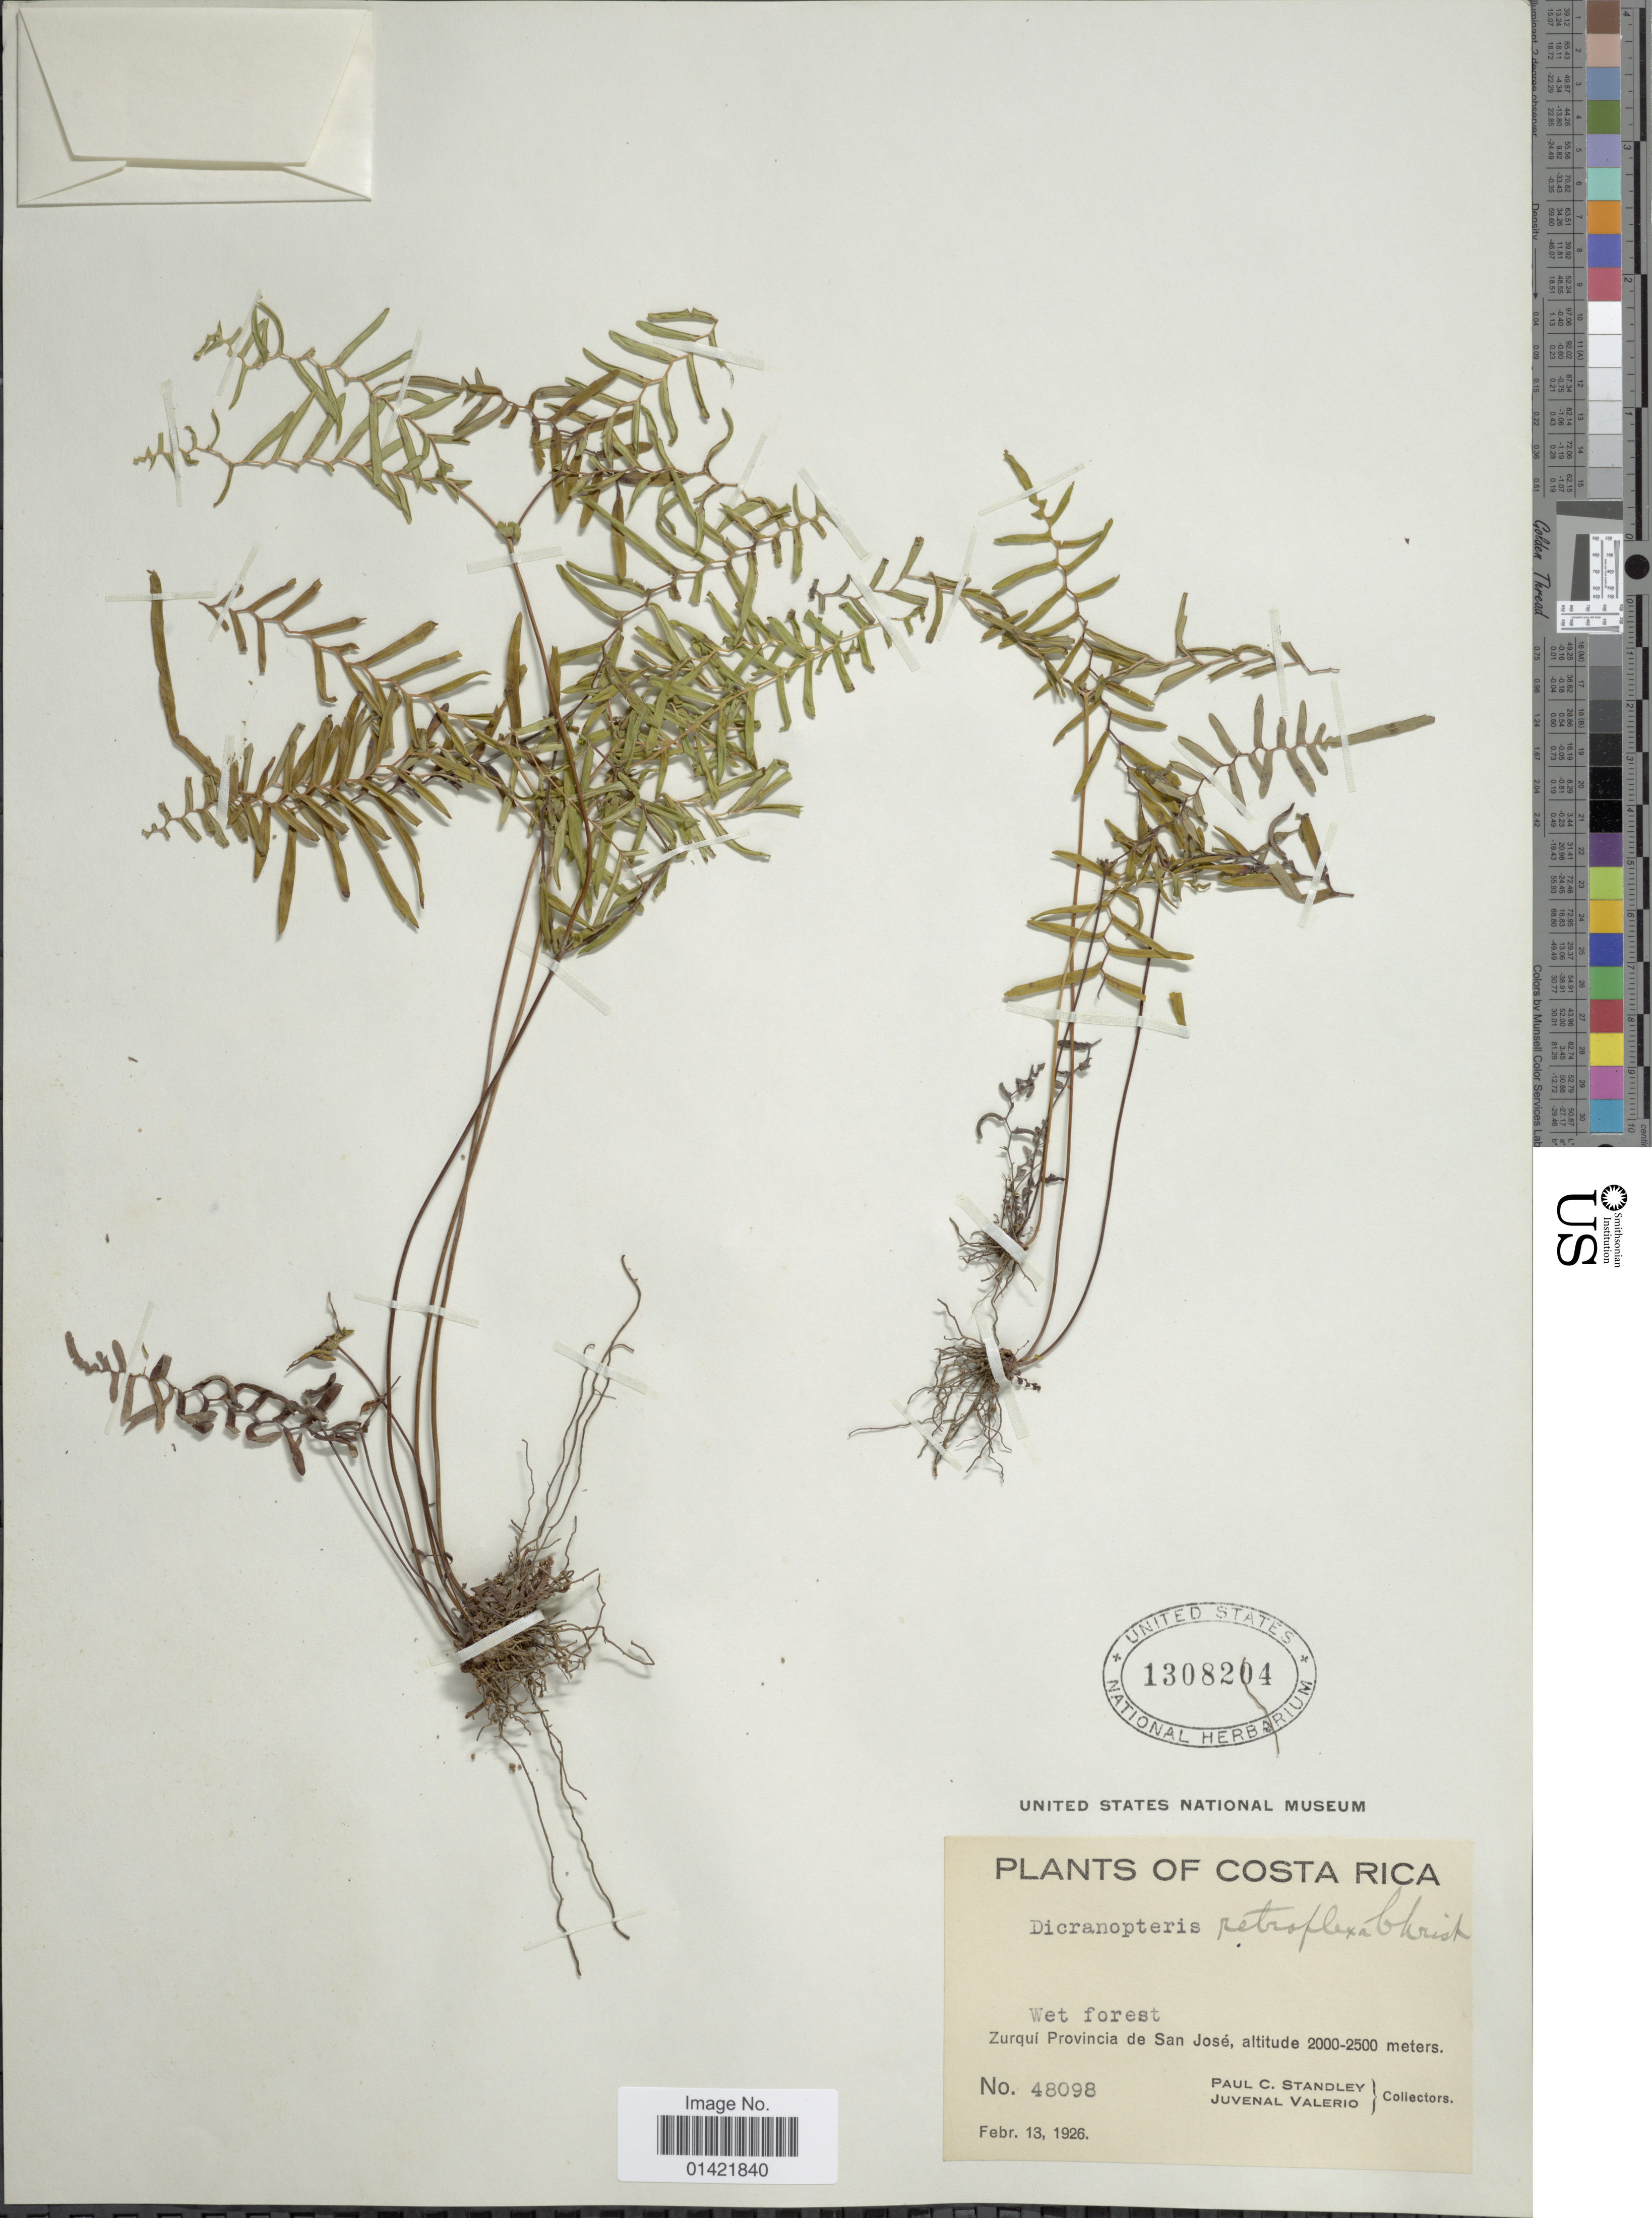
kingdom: Plantae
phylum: Tracheophyta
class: Polypodiopsida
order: Gleicheniales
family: Gleicheniaceae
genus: Sticherus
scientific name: Sticherus retroflexus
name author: (Bornm. ex Christ) Copel.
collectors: P. C. Standley & J. Valerio R.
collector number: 48098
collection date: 1926-02-13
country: Costa Rica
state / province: San José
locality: Zurqui Provincia de San Jose.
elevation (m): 2000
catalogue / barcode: US 1308204